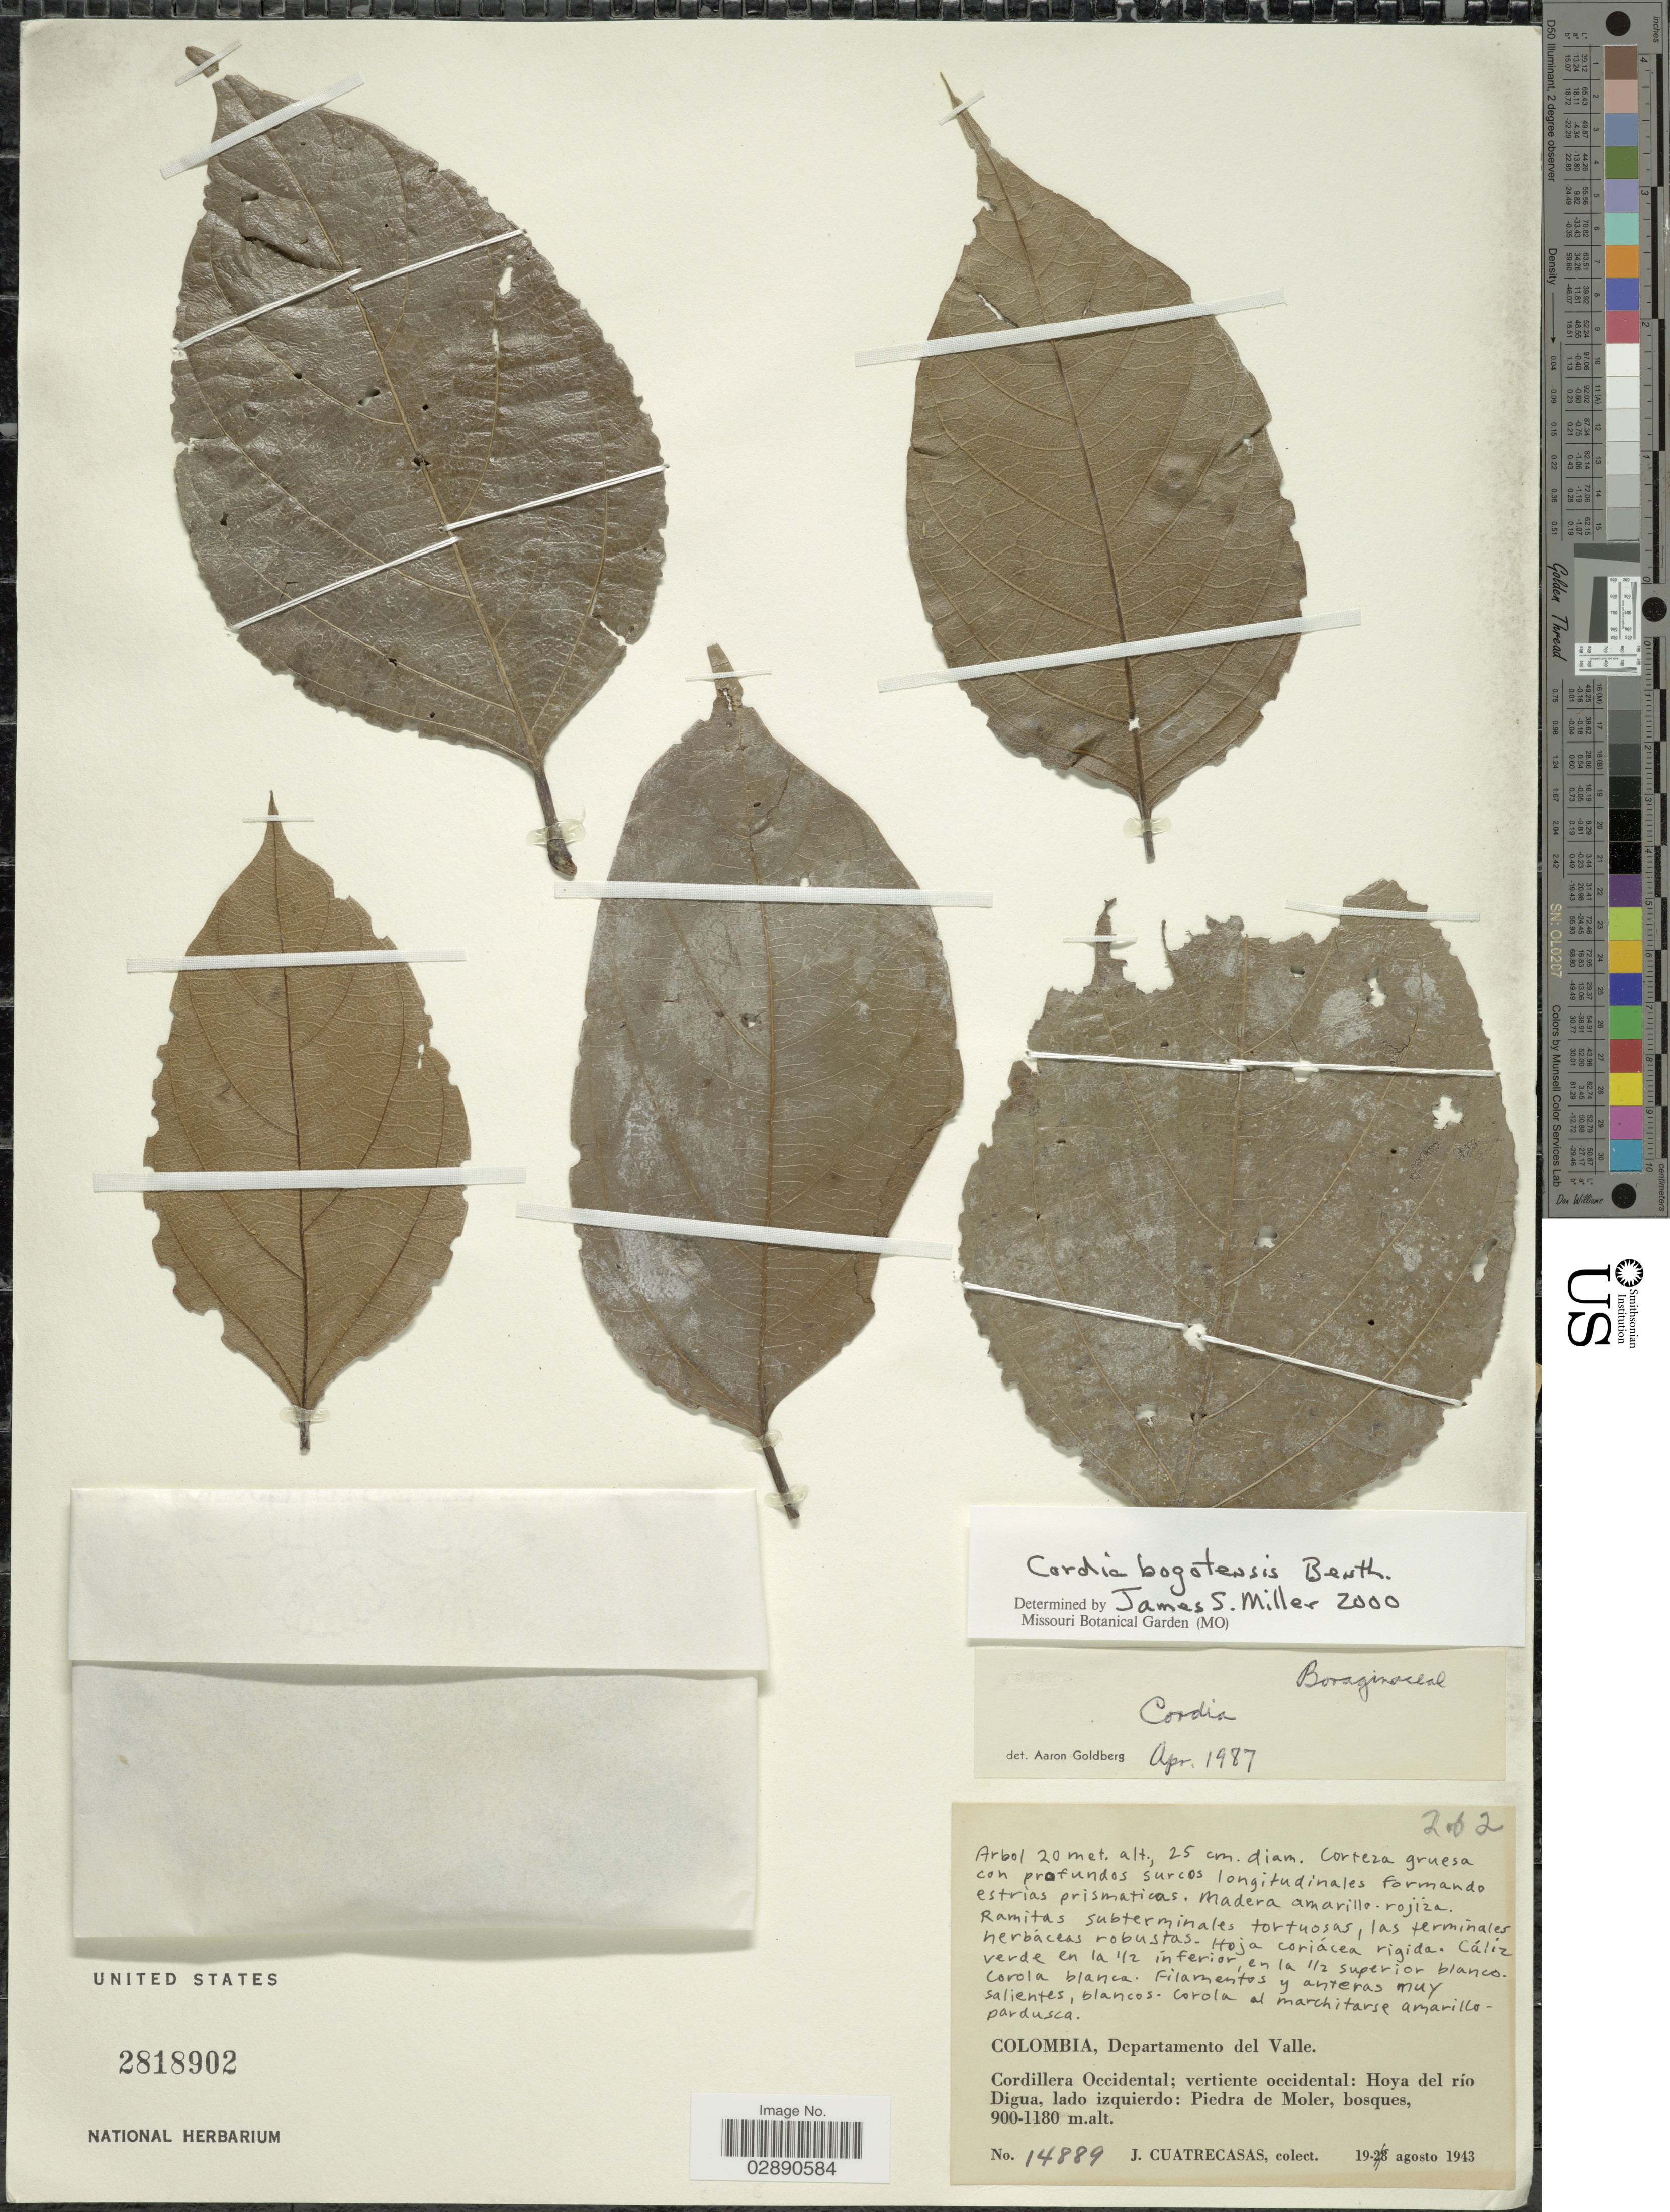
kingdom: Plantae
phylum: Tracheophyta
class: Magnoliopsida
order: Boraginales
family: Cordiaceae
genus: Cordia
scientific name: Cordia bogotensis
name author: Benth.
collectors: J. Cuatrecasas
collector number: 14889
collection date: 1943-08-19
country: Colombia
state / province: Valle del Cauca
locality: Departamento del Valle. Cordillera Occidental: vertiente occidental: Hoya del río Digua, lado izquierdo: Piedra de Moler.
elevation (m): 900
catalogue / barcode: US 2818902